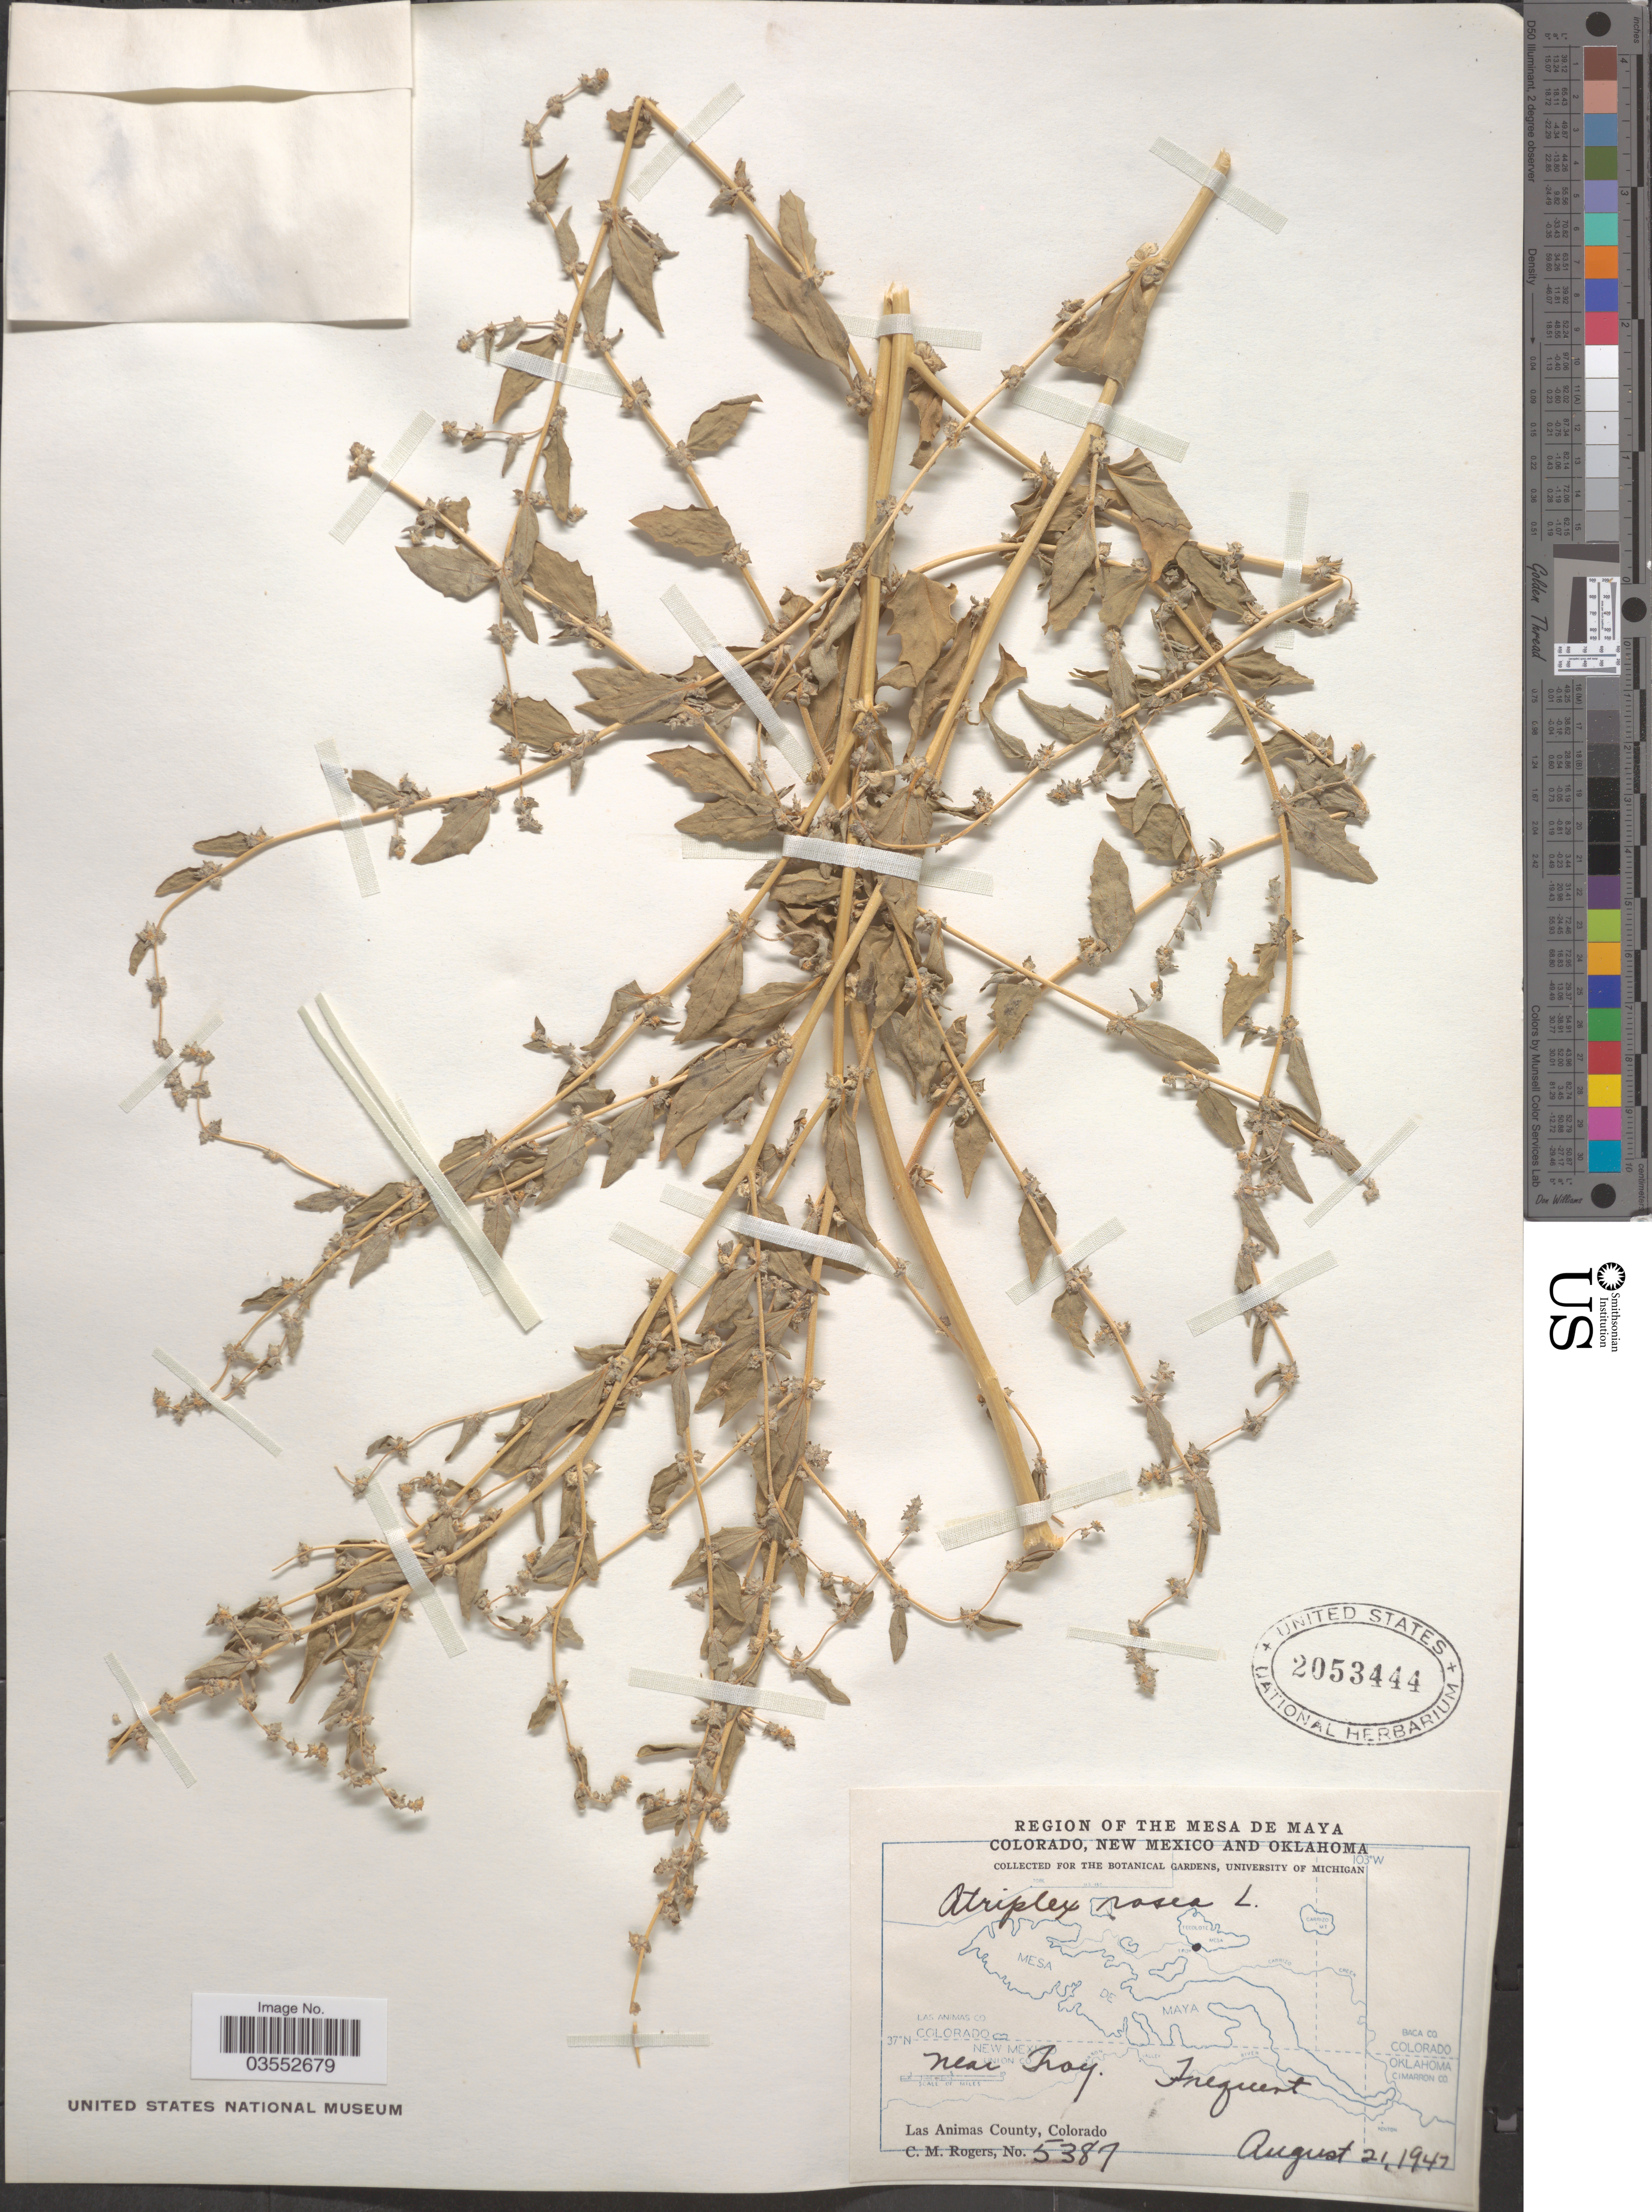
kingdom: Plantae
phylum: Tracheophyta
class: Magnoliopsida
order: Caryophyllales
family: Amaranthaceae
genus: Atriplex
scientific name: Atriplex rosea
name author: L.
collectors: C. M. Rogers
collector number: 5387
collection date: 1947-08-21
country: United States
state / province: Colorado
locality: Mesa de Maya. Near Troy. Las Animas County.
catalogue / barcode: US 2053444